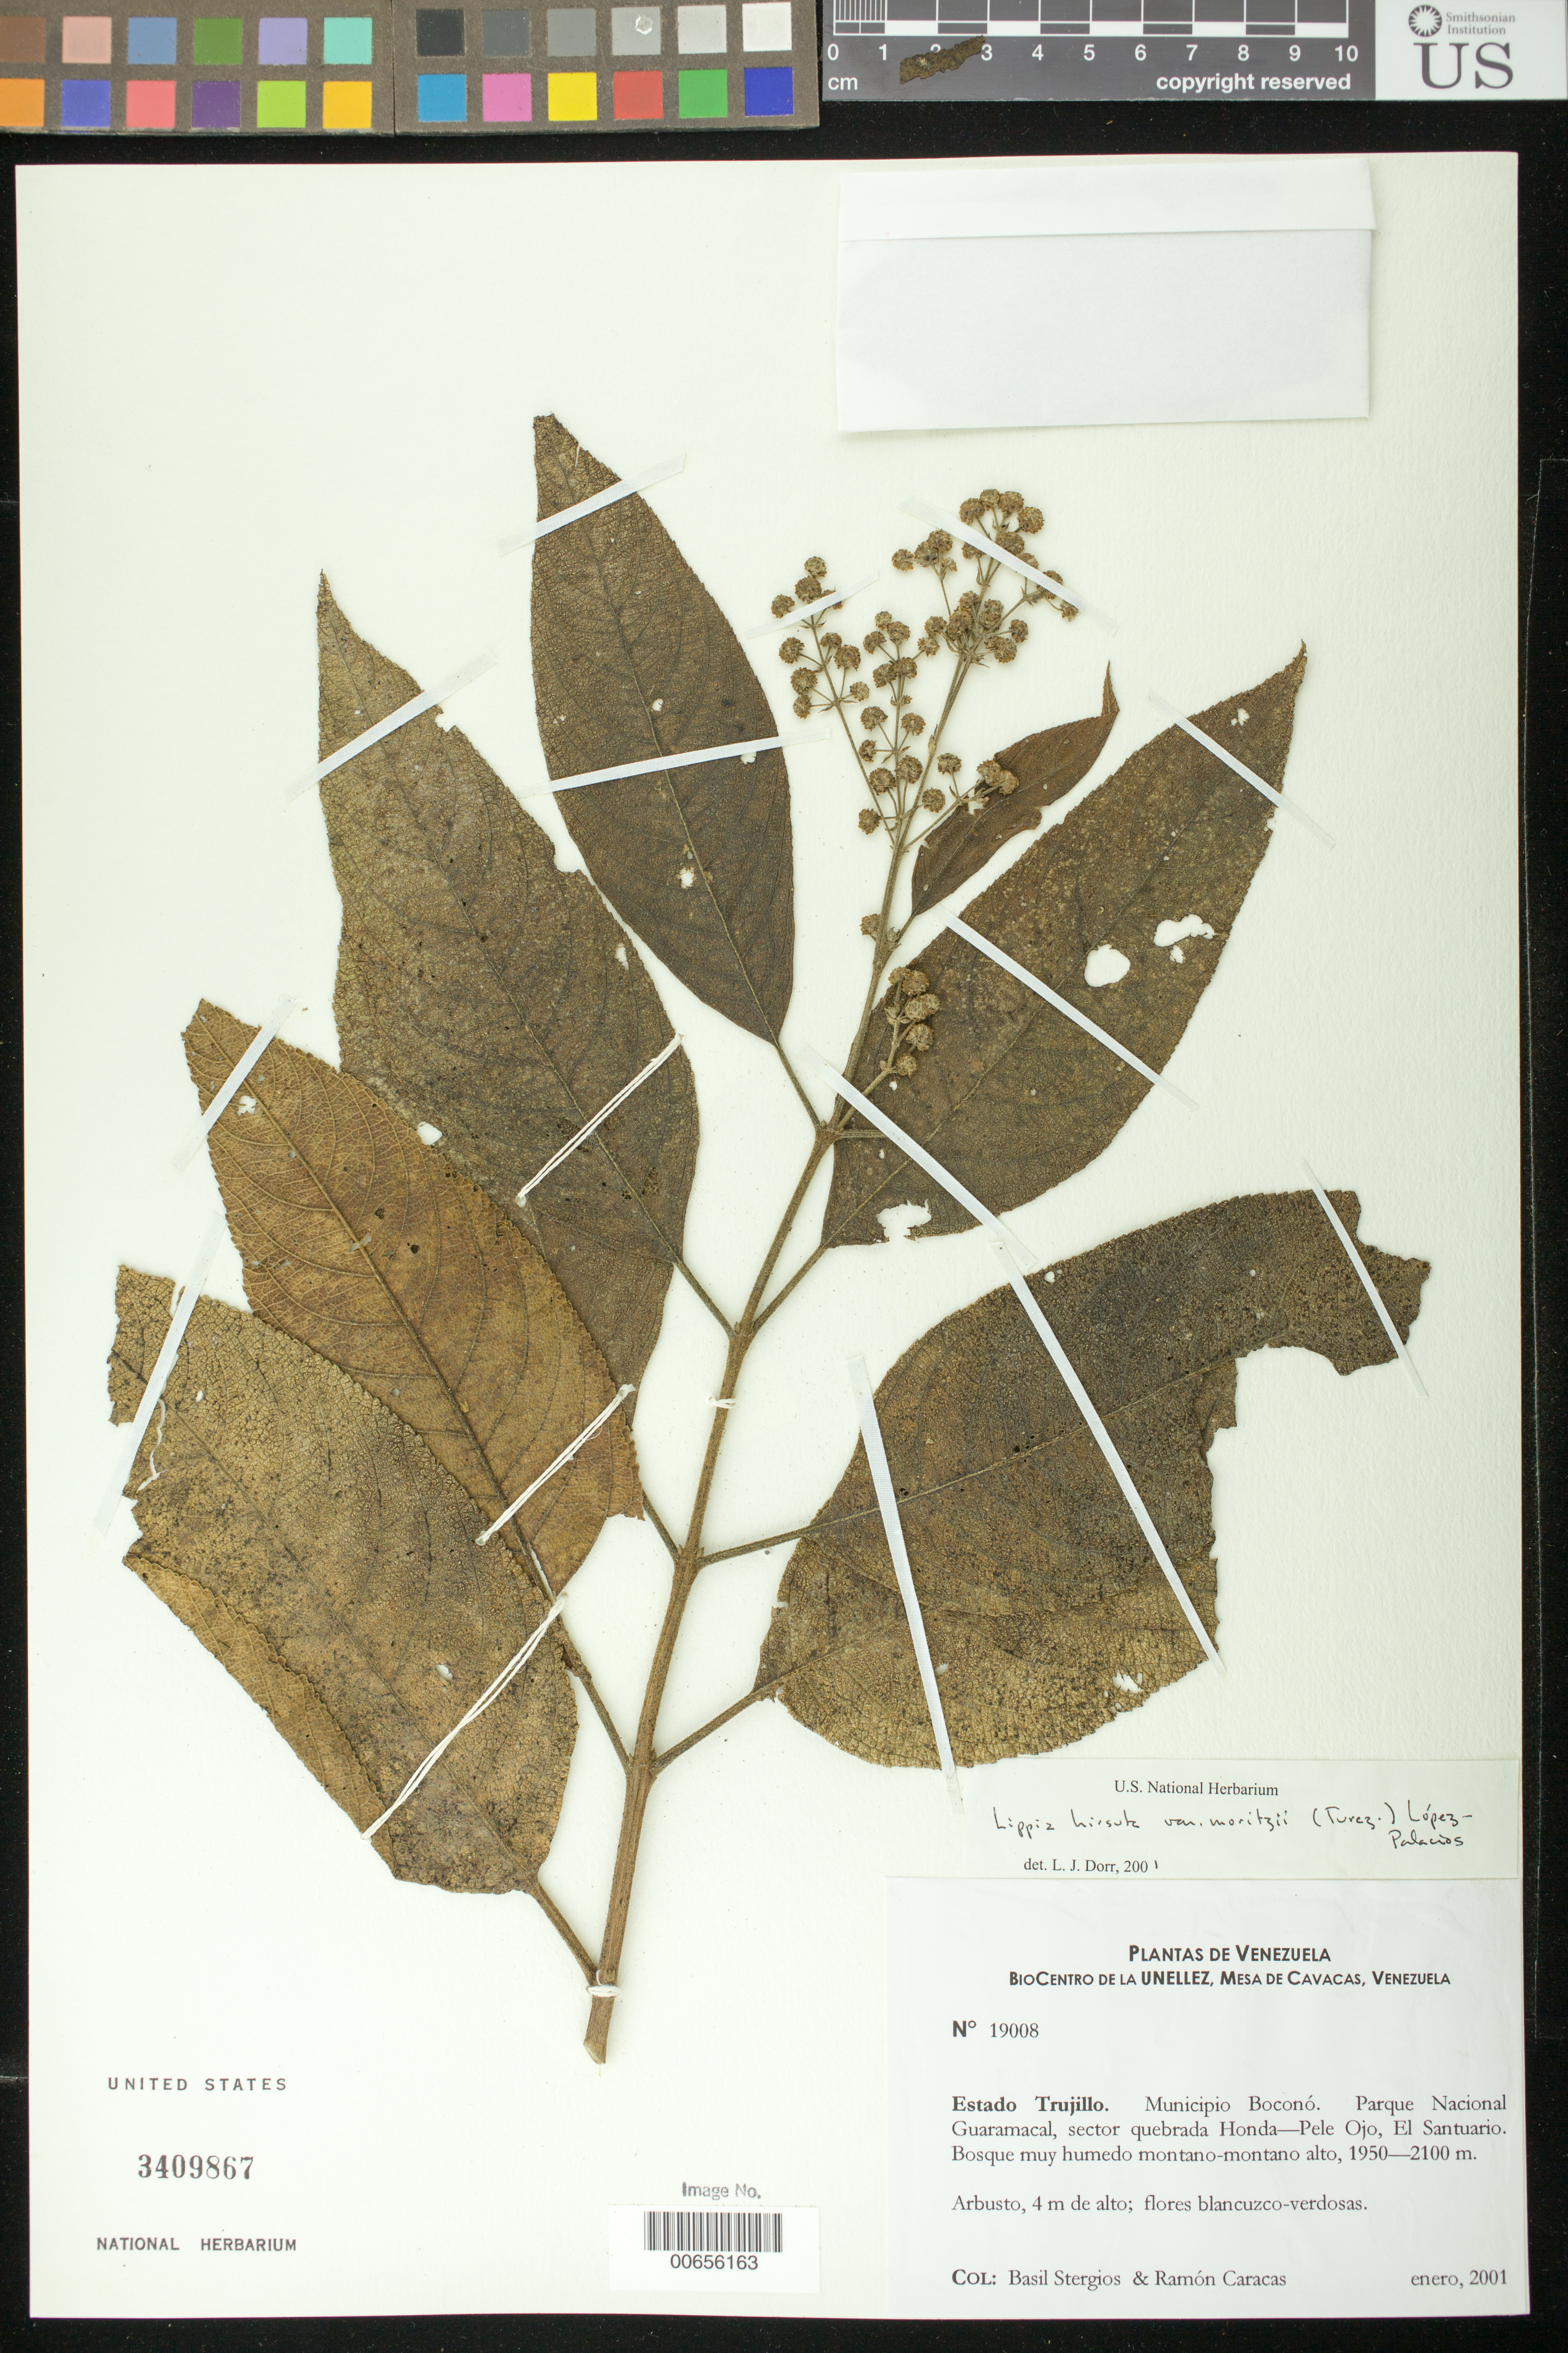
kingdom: Plantae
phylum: Tracheophyta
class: Magnoliopsida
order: Lamiales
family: Verbenaceae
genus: Lippia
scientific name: Lippia hirsuta var. moritzii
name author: L.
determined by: Dorr, L. J., (BOT), Smithsonian Institution - National Museum of Natural History (UNITED STATES)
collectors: B. G. Stergios & R. Caracas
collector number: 19008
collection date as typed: Jan 2001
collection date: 2001-01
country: Venezuela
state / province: Trujillo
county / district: Boconó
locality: Parque Nacional Guaramacal, sector quebrada Honda-Pele Ojo, El Santuario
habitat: Bosque muy húmedo montano-montano alto.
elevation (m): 1950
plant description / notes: CTES, PORT, US, VEN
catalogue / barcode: US 3409867